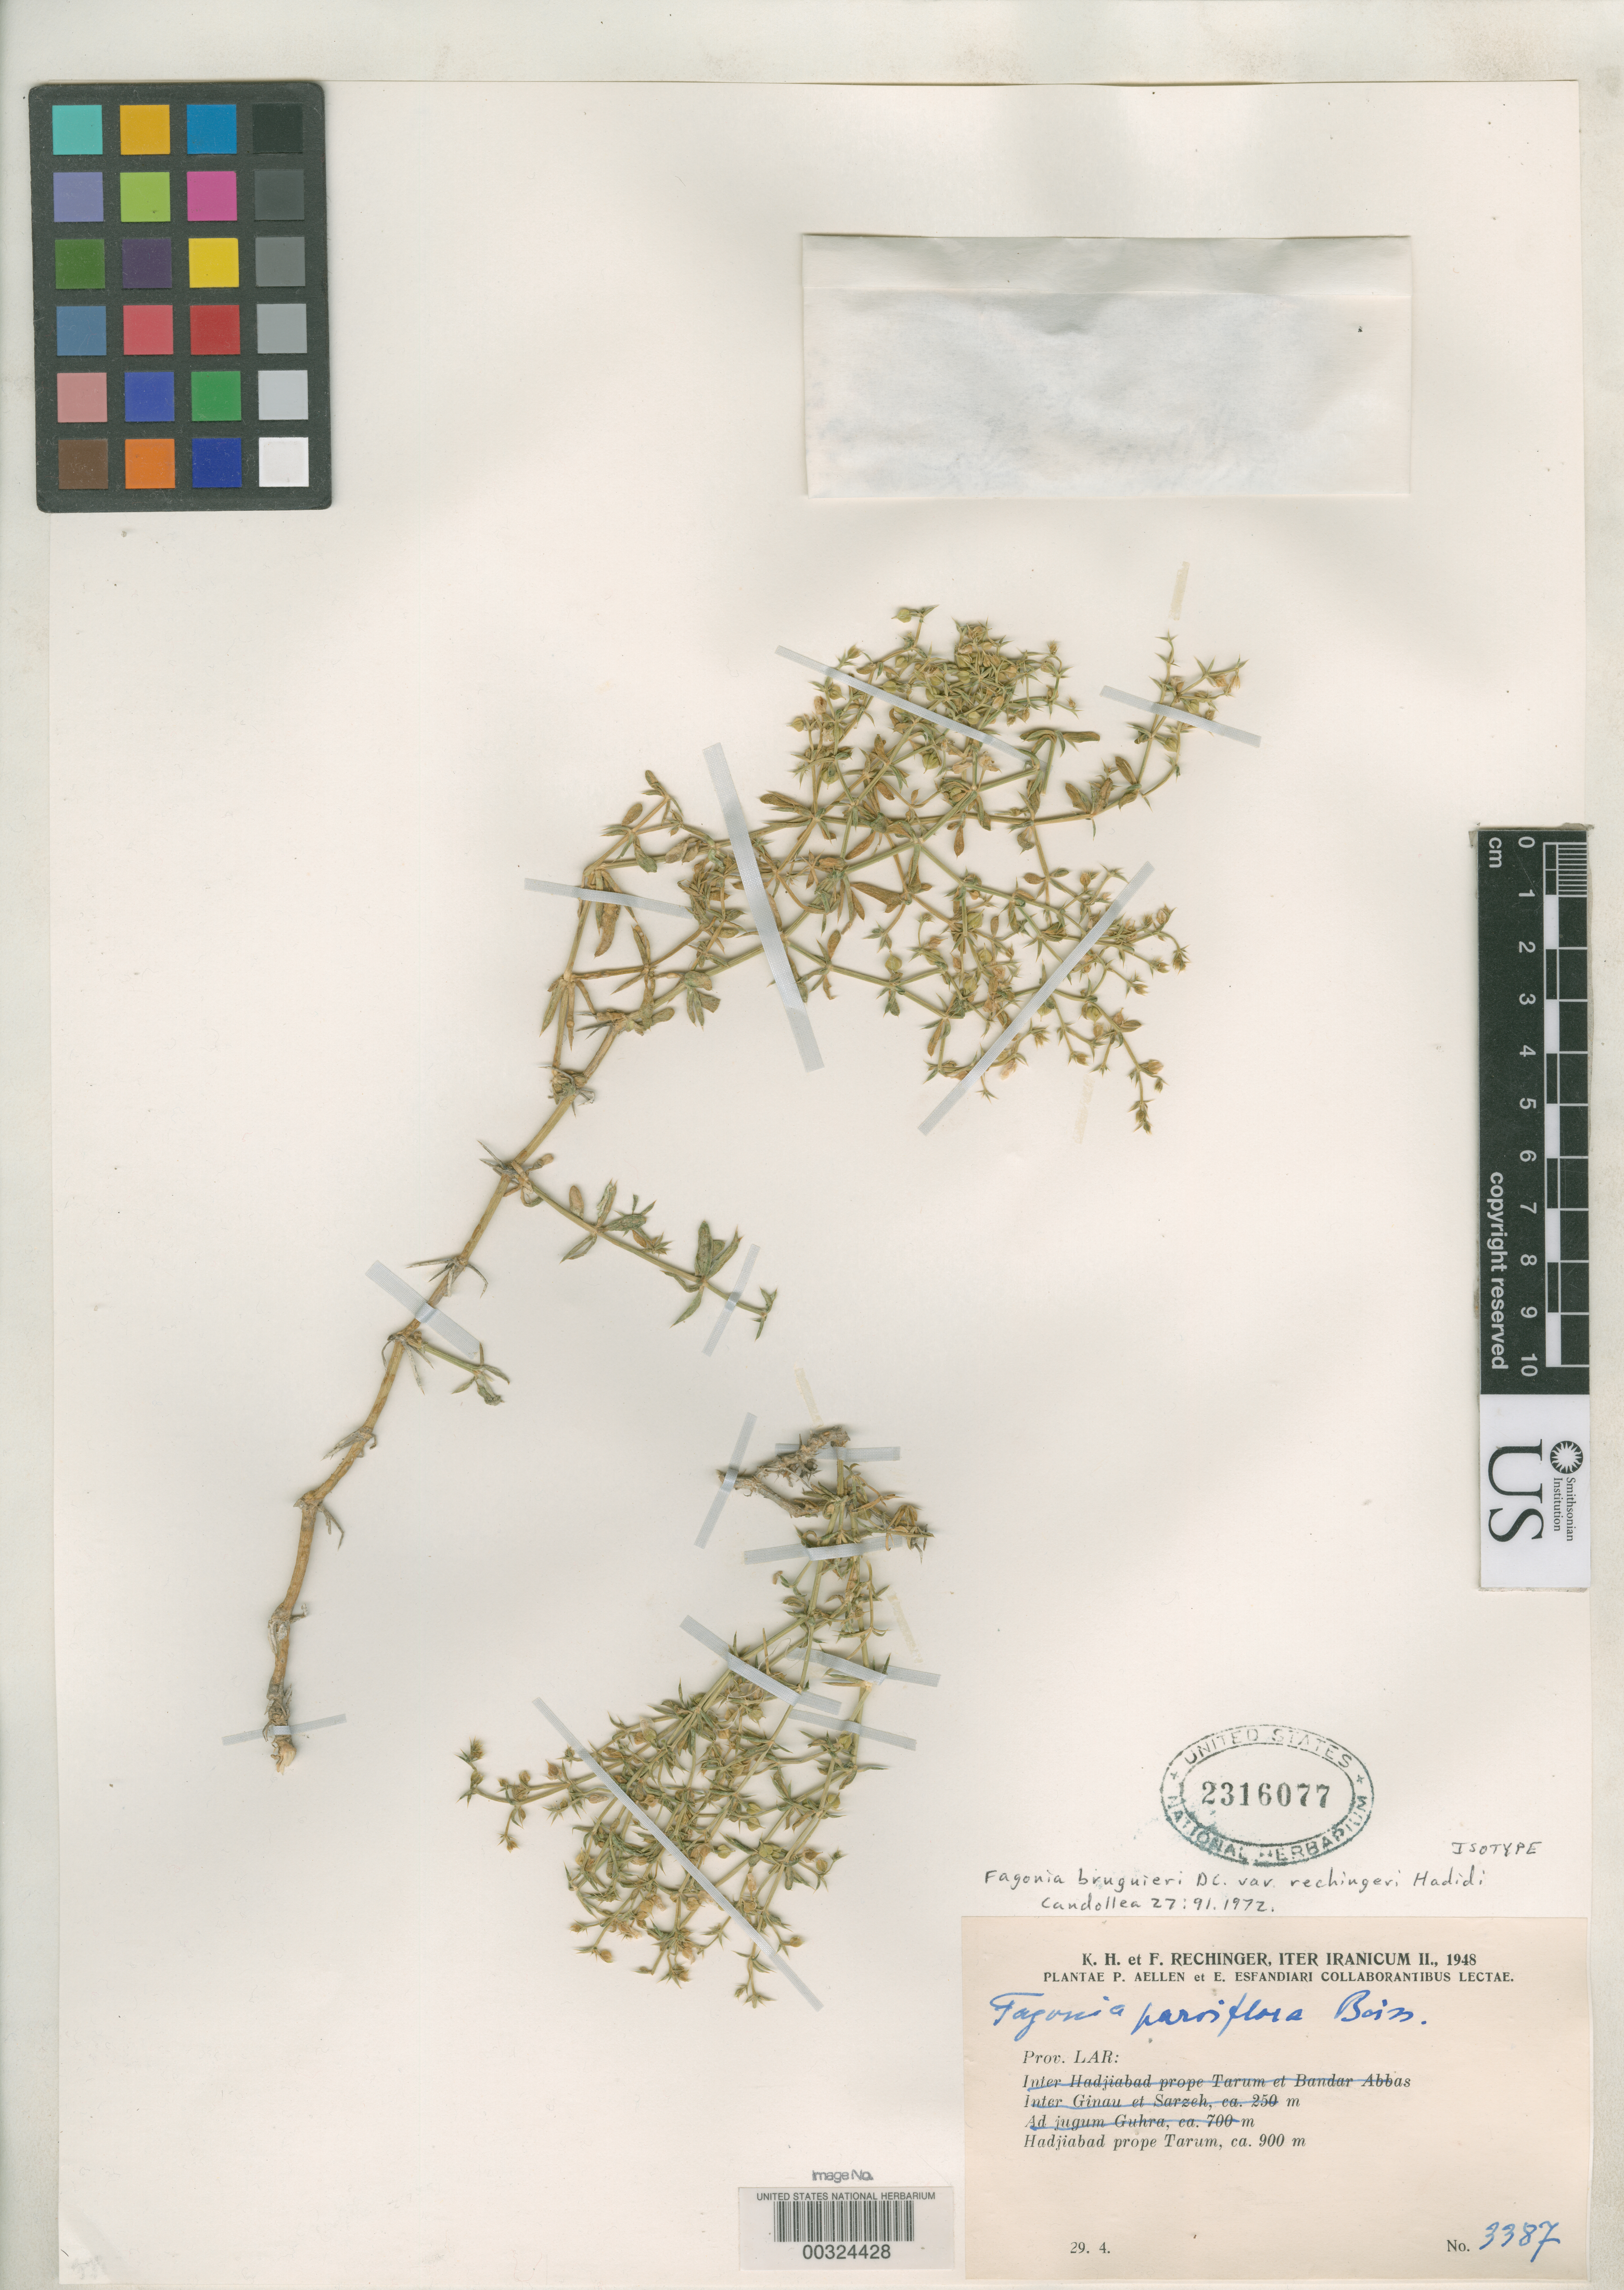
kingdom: Plantae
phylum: Tracheophyta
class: Magnoliopsida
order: Zygophyllales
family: Zygophyllaceae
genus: Fagonia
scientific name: Fagonia bruguieri var. rechingeri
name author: Hadidi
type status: Isotype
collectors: K. H. Rechinger & F. Rechinger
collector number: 3387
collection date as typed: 29 Apr 1948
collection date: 1948-04-29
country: Iran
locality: Lar, Hadjiabad Prope Tarum, Persian Gulf.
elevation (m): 900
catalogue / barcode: US 2316077